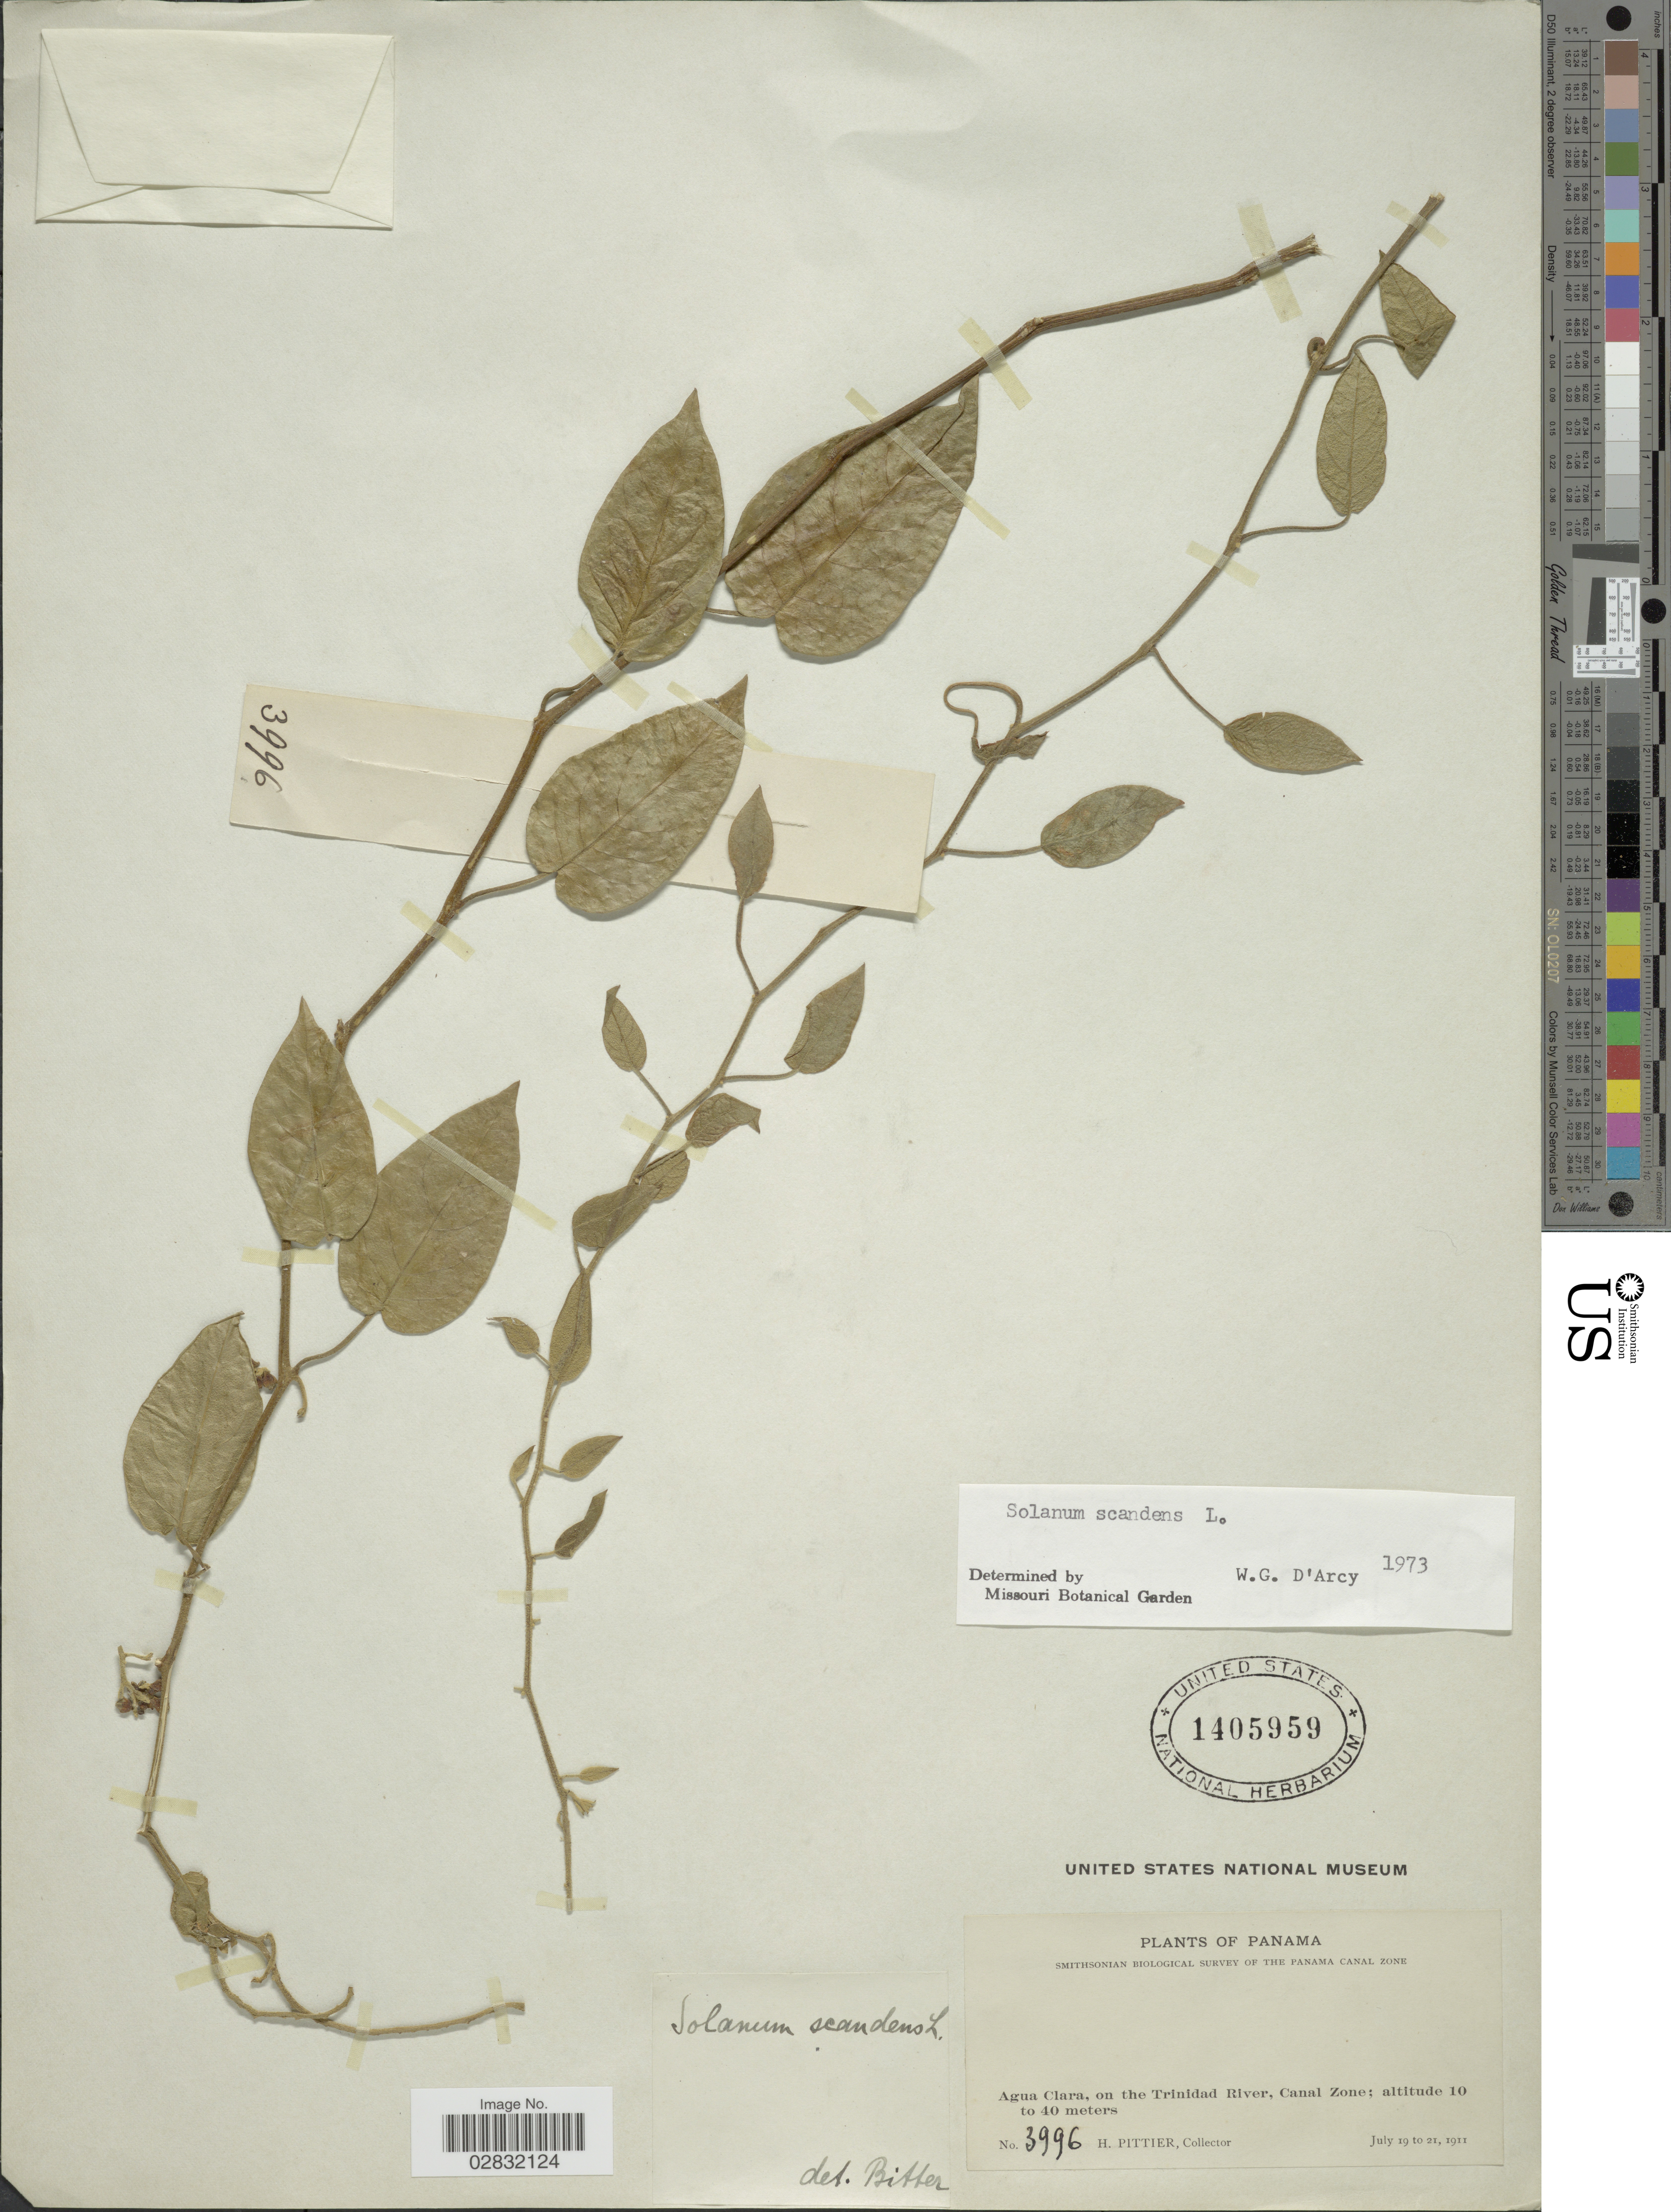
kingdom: Plantae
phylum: Tracheophyta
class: Magnoliopsida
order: Solanales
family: Solanaceae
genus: Solanum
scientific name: Solanum scandens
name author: Mill.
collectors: H. F. Pittier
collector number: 3996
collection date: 1911-07-19/1911-07-21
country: Panama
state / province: Colón / Panamá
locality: Agua Clara, on the Trinidad River, Canal Zone.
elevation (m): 10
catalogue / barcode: US 1405959